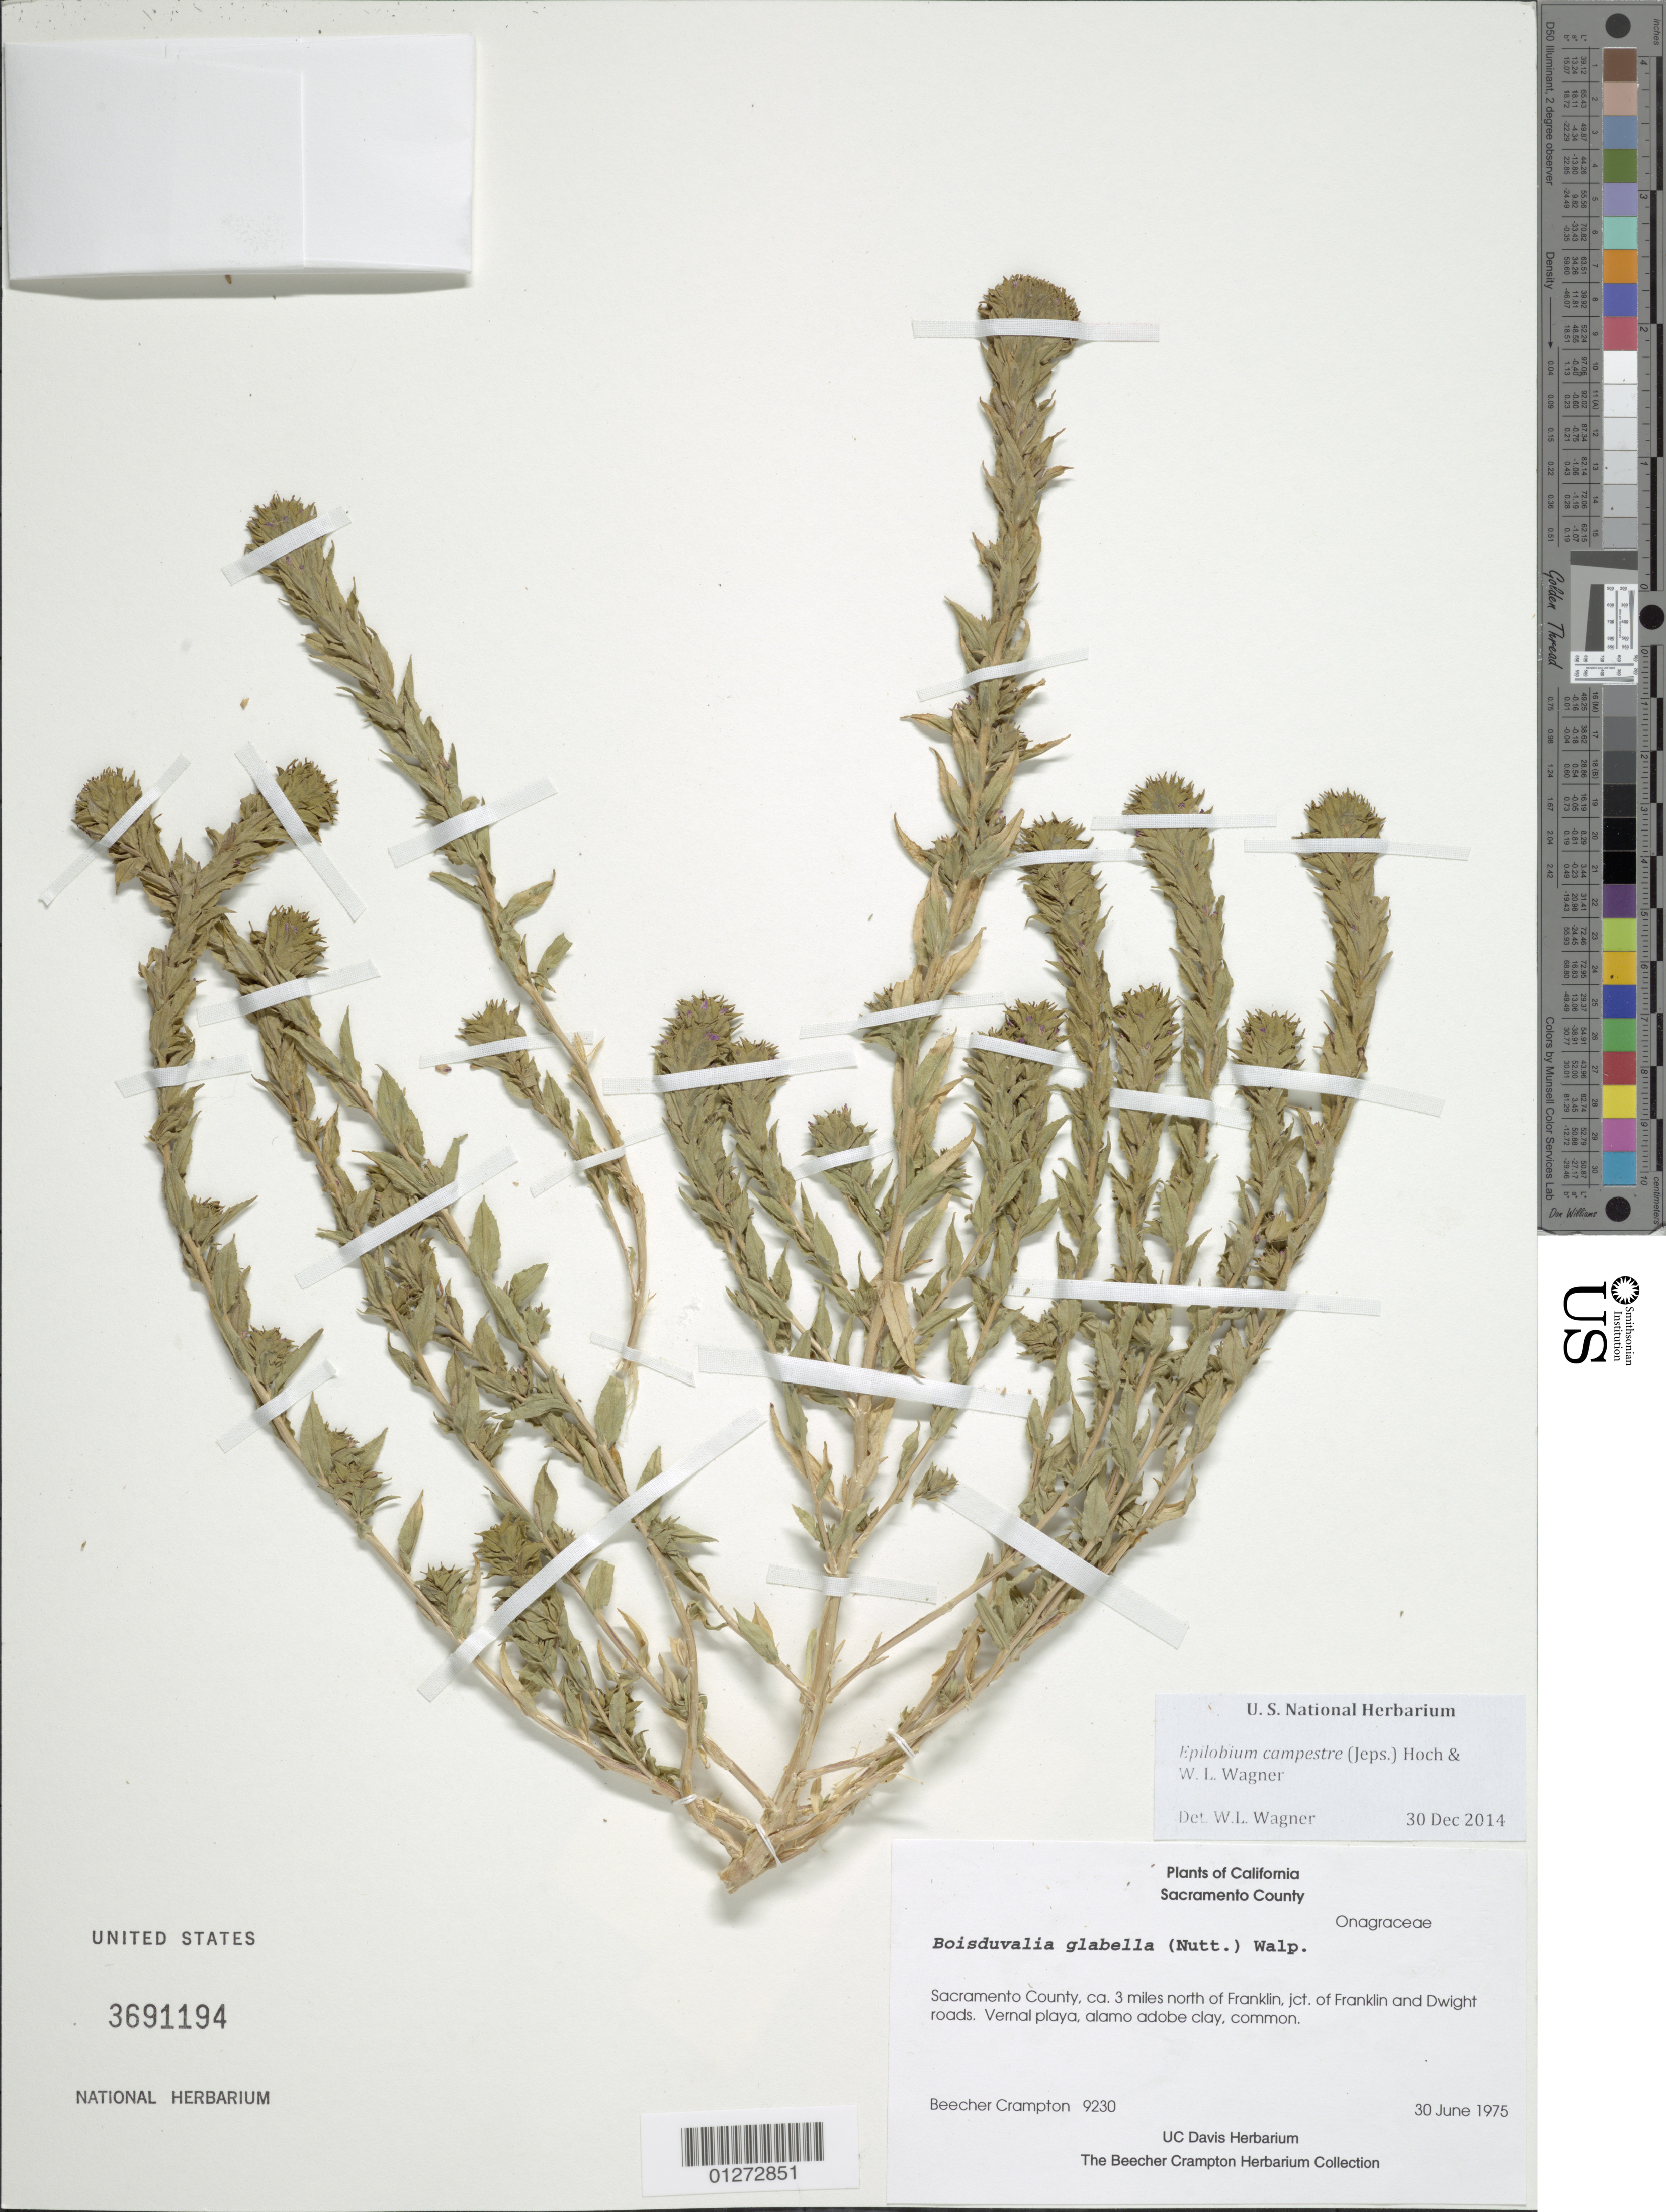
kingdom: Plantae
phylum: Tracheophyta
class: Magnoliopsida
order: Myrtales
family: Onagraceae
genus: Epilobium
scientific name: Epilobium campestre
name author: (Jeps.) Hoch & W.L. Wagner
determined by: Wagner, W. L., (BOT), Smithsonian Institution - National Museum of Natural History (UNITED STATES)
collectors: B. Crampton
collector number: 9230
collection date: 1975-06-30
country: United States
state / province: California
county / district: Sacramento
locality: Ca. 3 miles north of Franklin, jct. of Franklin and Dwight Roads.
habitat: Vernal playa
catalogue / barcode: US 3691194